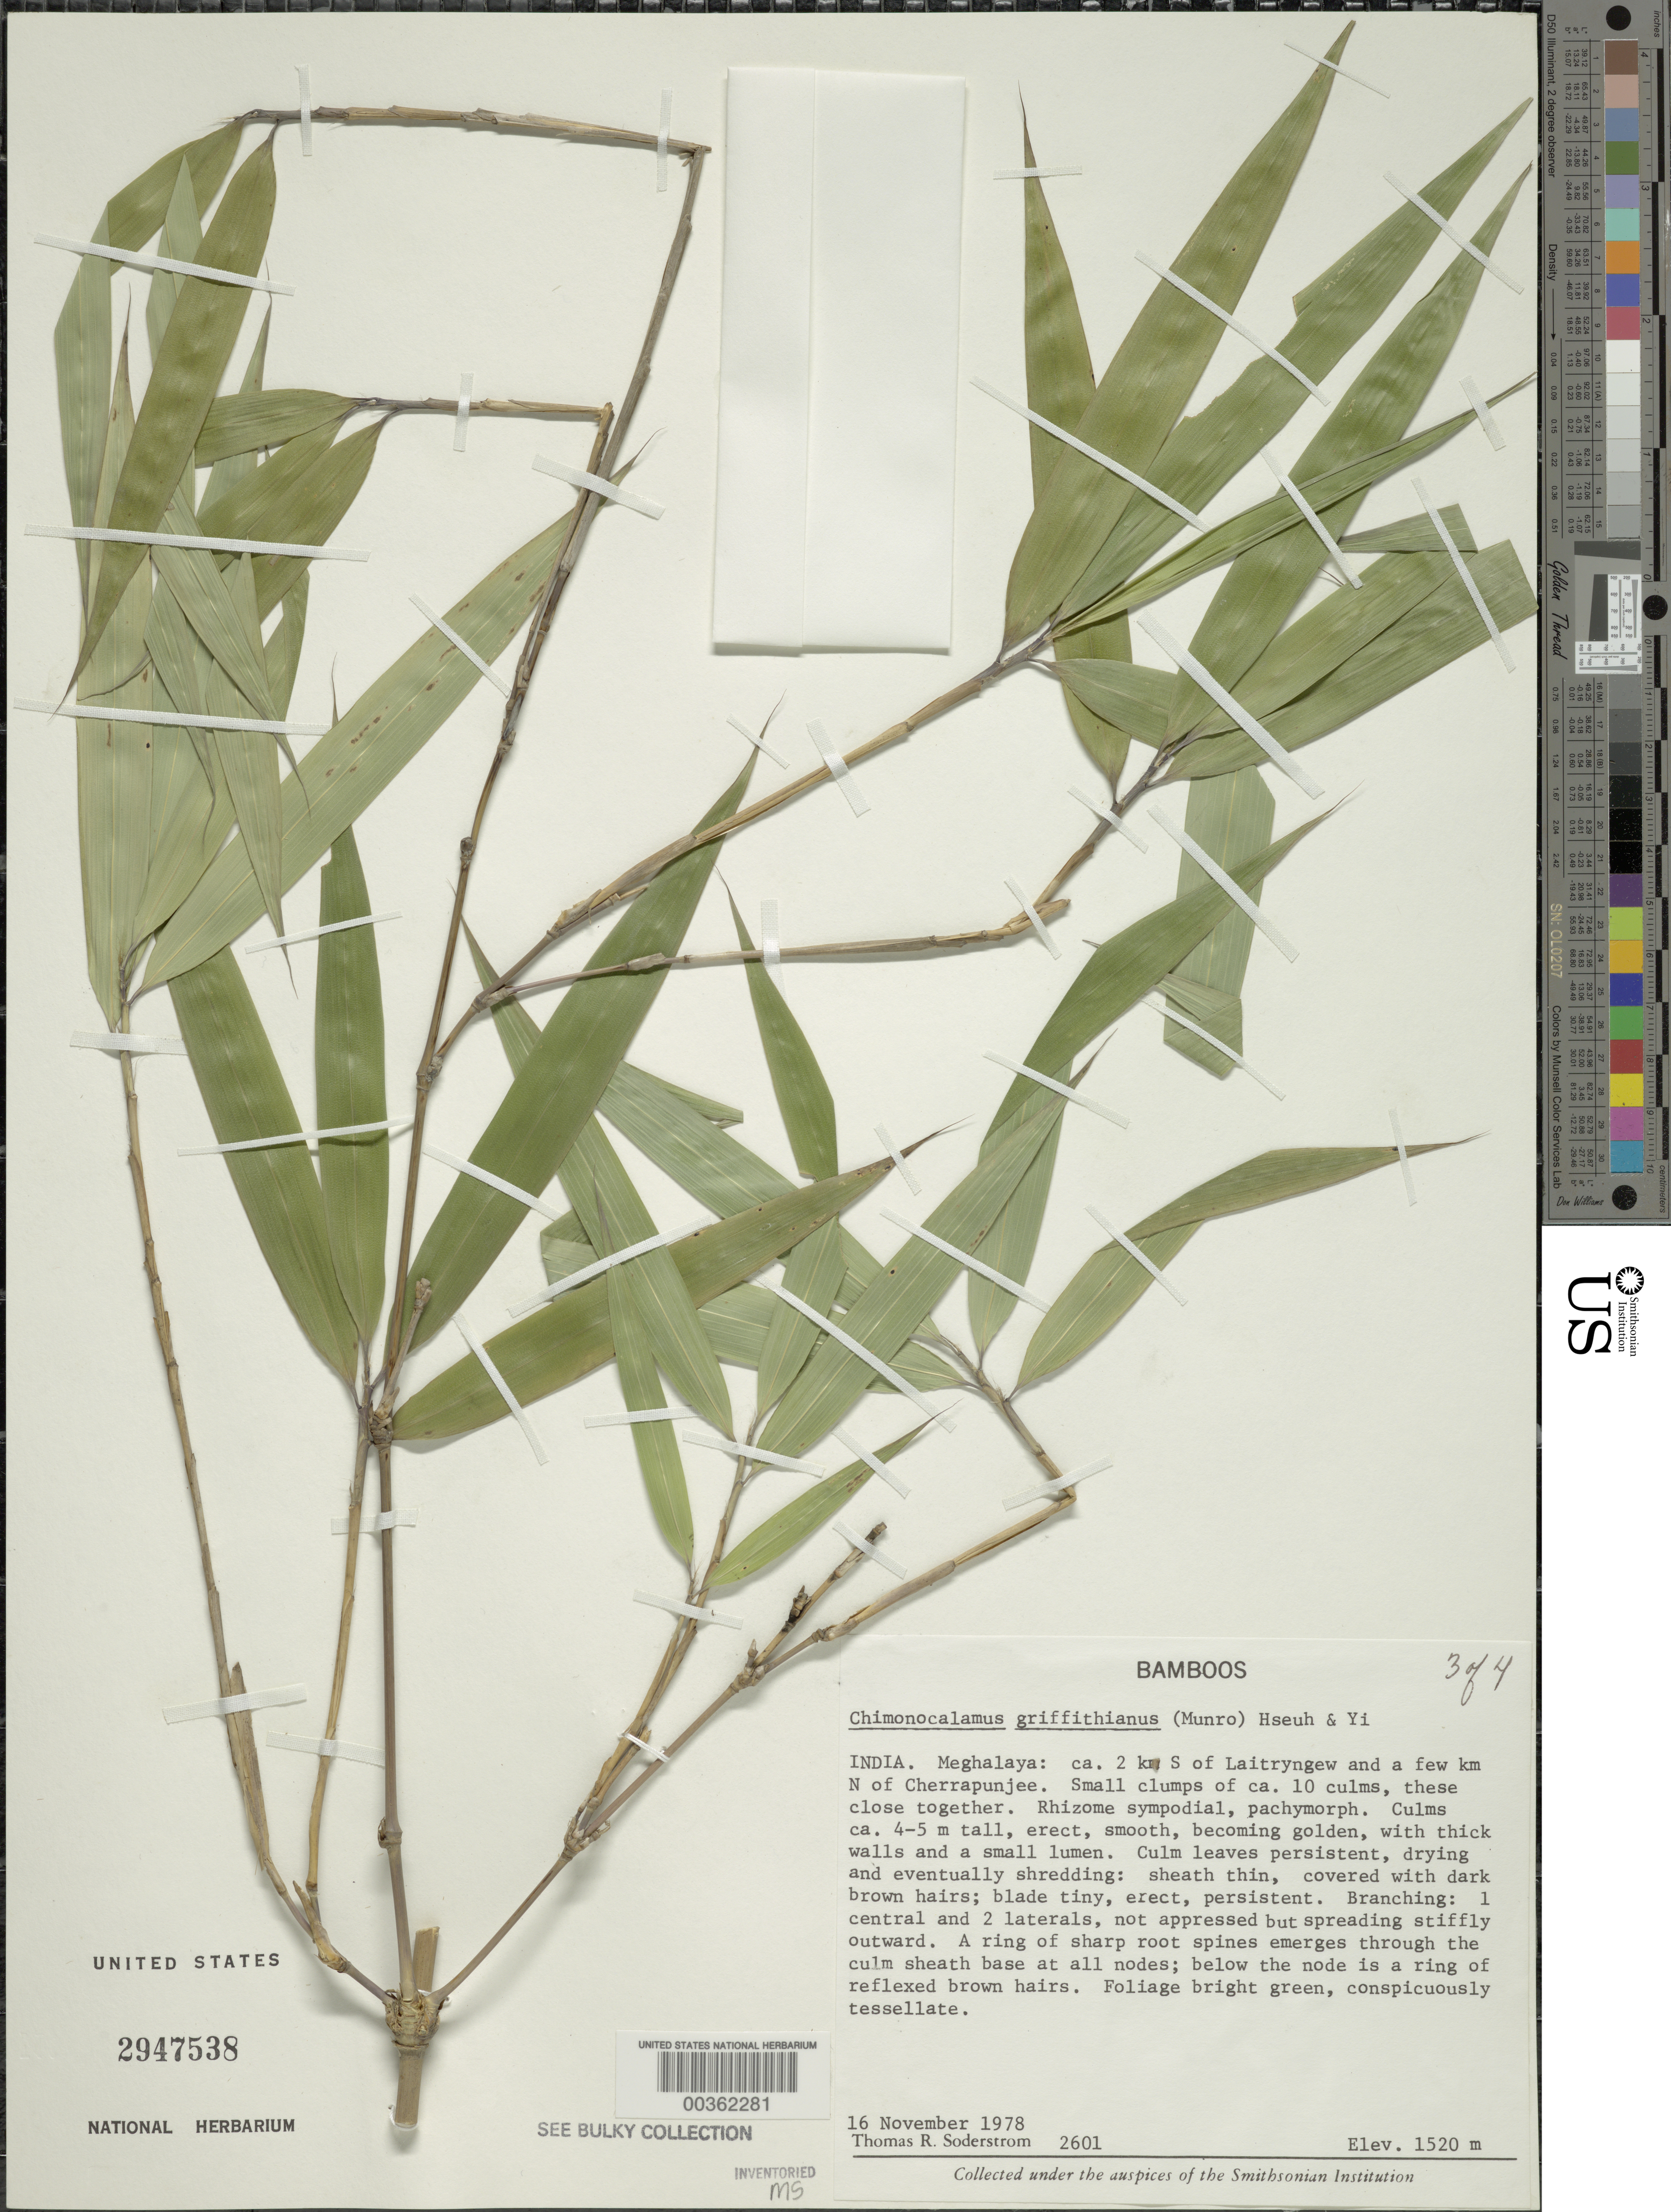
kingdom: Plantae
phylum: Tracheophyta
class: Liliopsida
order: Poales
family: Poaceae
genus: Chimonocalamus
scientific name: Chimonocalamus griffithianus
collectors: T. R. Soderstrom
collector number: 2601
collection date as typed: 16 Nov 1978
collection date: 1978-11-16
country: India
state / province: Meghalaya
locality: Meghalaya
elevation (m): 1520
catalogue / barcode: US 2947538